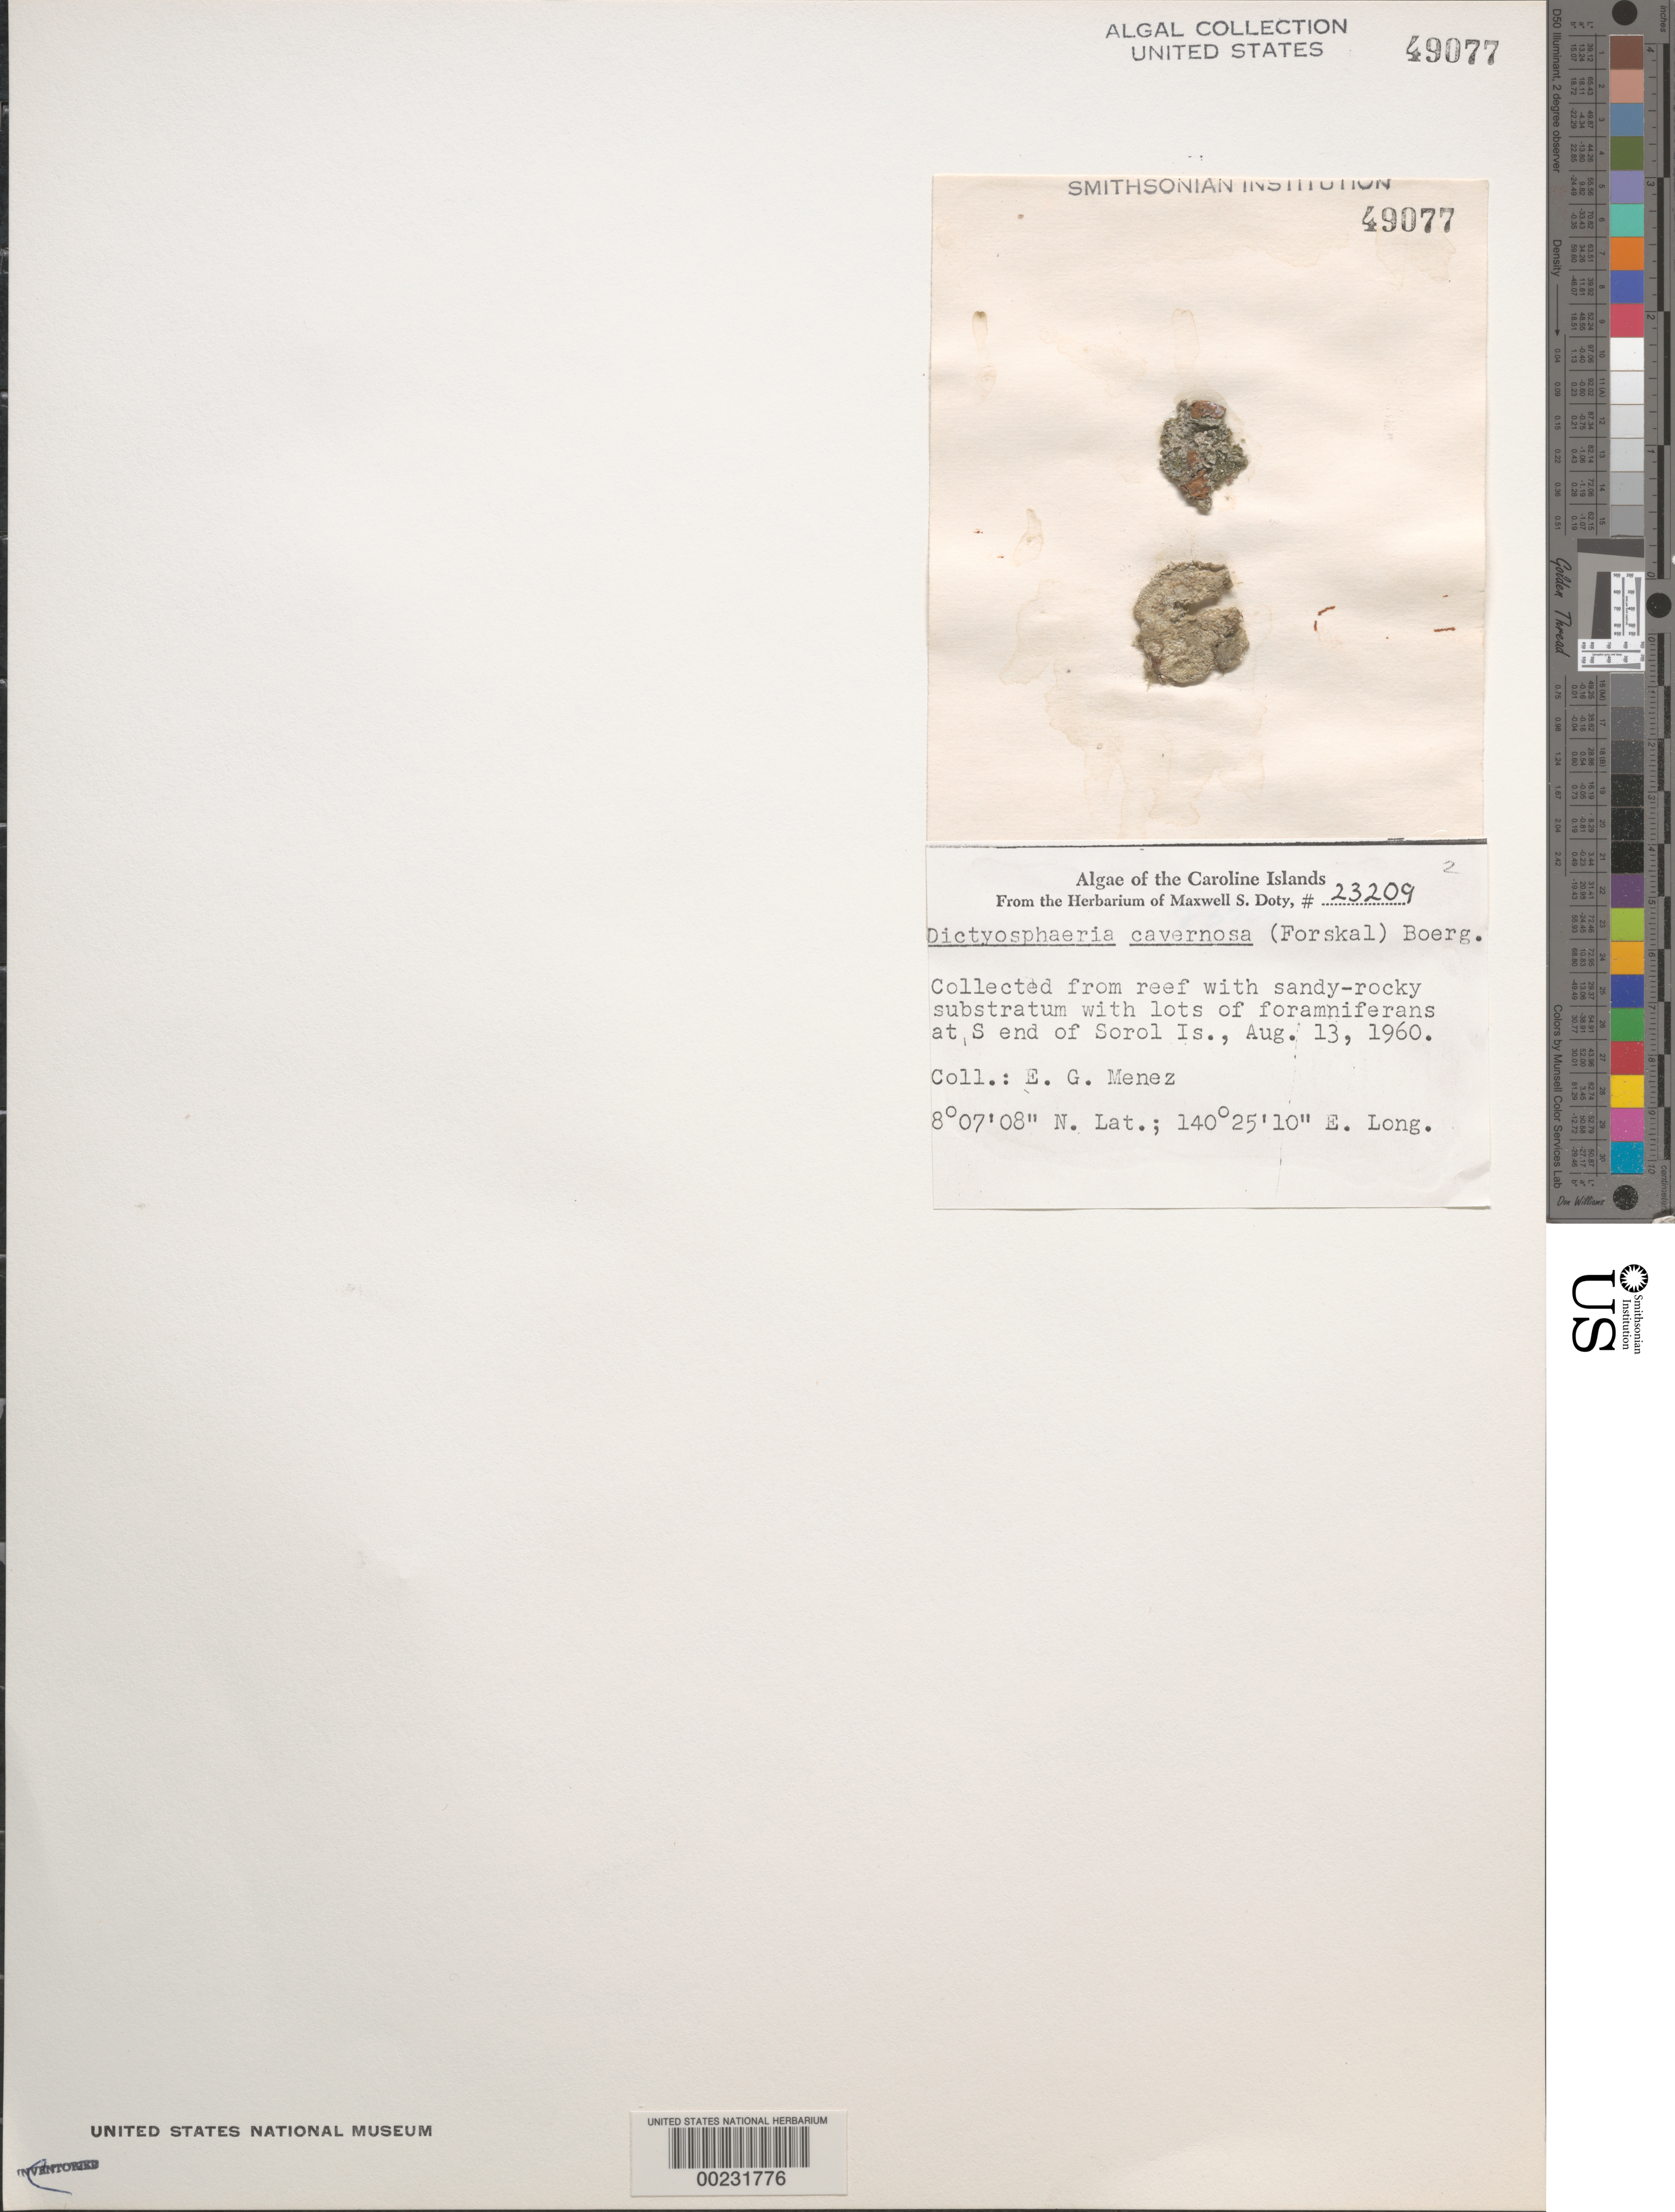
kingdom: Plantae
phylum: Chlorophyta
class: Ulvophyceae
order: Siphonocladales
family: Siphonocladaceae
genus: Dictyosphaeria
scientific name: Dictyosphaeria cavernosa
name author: (Forssk.) Børgesen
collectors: Meñez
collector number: MSD 23209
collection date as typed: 13 Aug 1960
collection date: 1960-08-13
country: Micronesia, Federated States of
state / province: Yap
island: Sorol Atoll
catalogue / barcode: US 49077